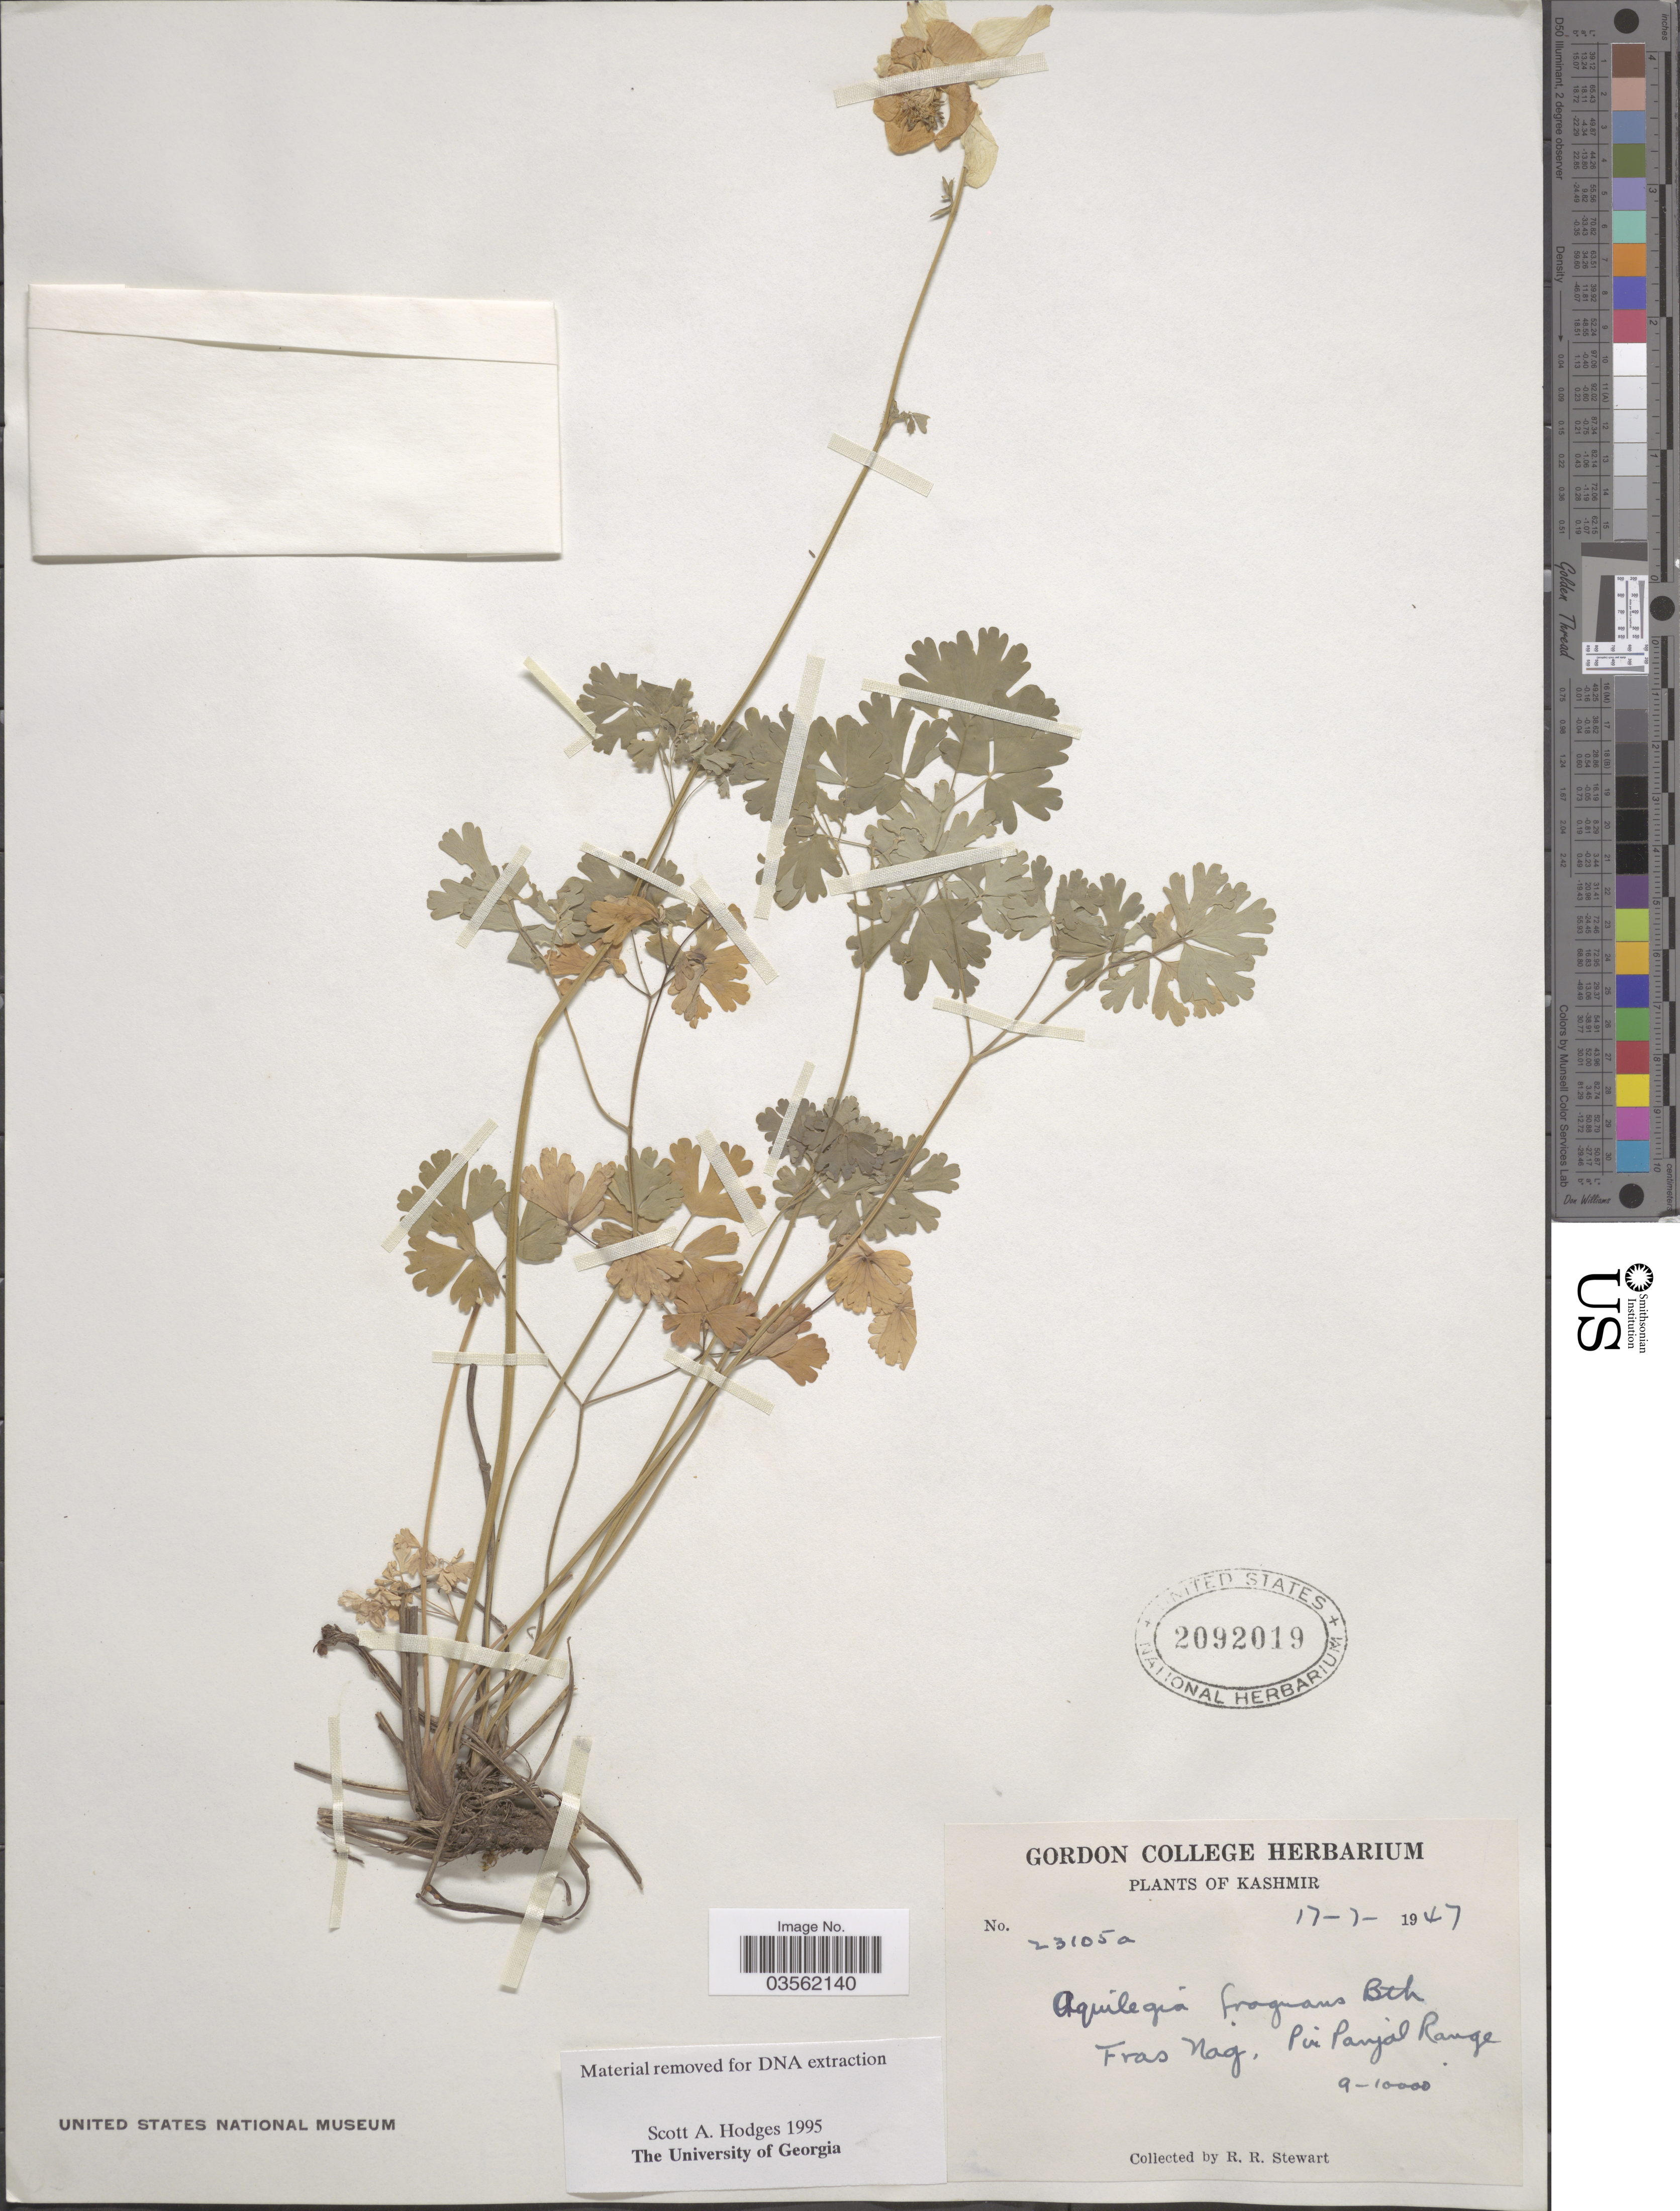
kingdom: Plantae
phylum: Tracheophyta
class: Magnoliopsida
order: Ranunculales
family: Ranunculaceae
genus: Aquilegia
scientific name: Aquilegia fragrans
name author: Benth.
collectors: R. Stewart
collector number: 23105a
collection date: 1947-07-17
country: India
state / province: Jammu and Kashmir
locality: Fras Nag, Pir Panjal Range.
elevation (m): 2743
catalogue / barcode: US 2092019